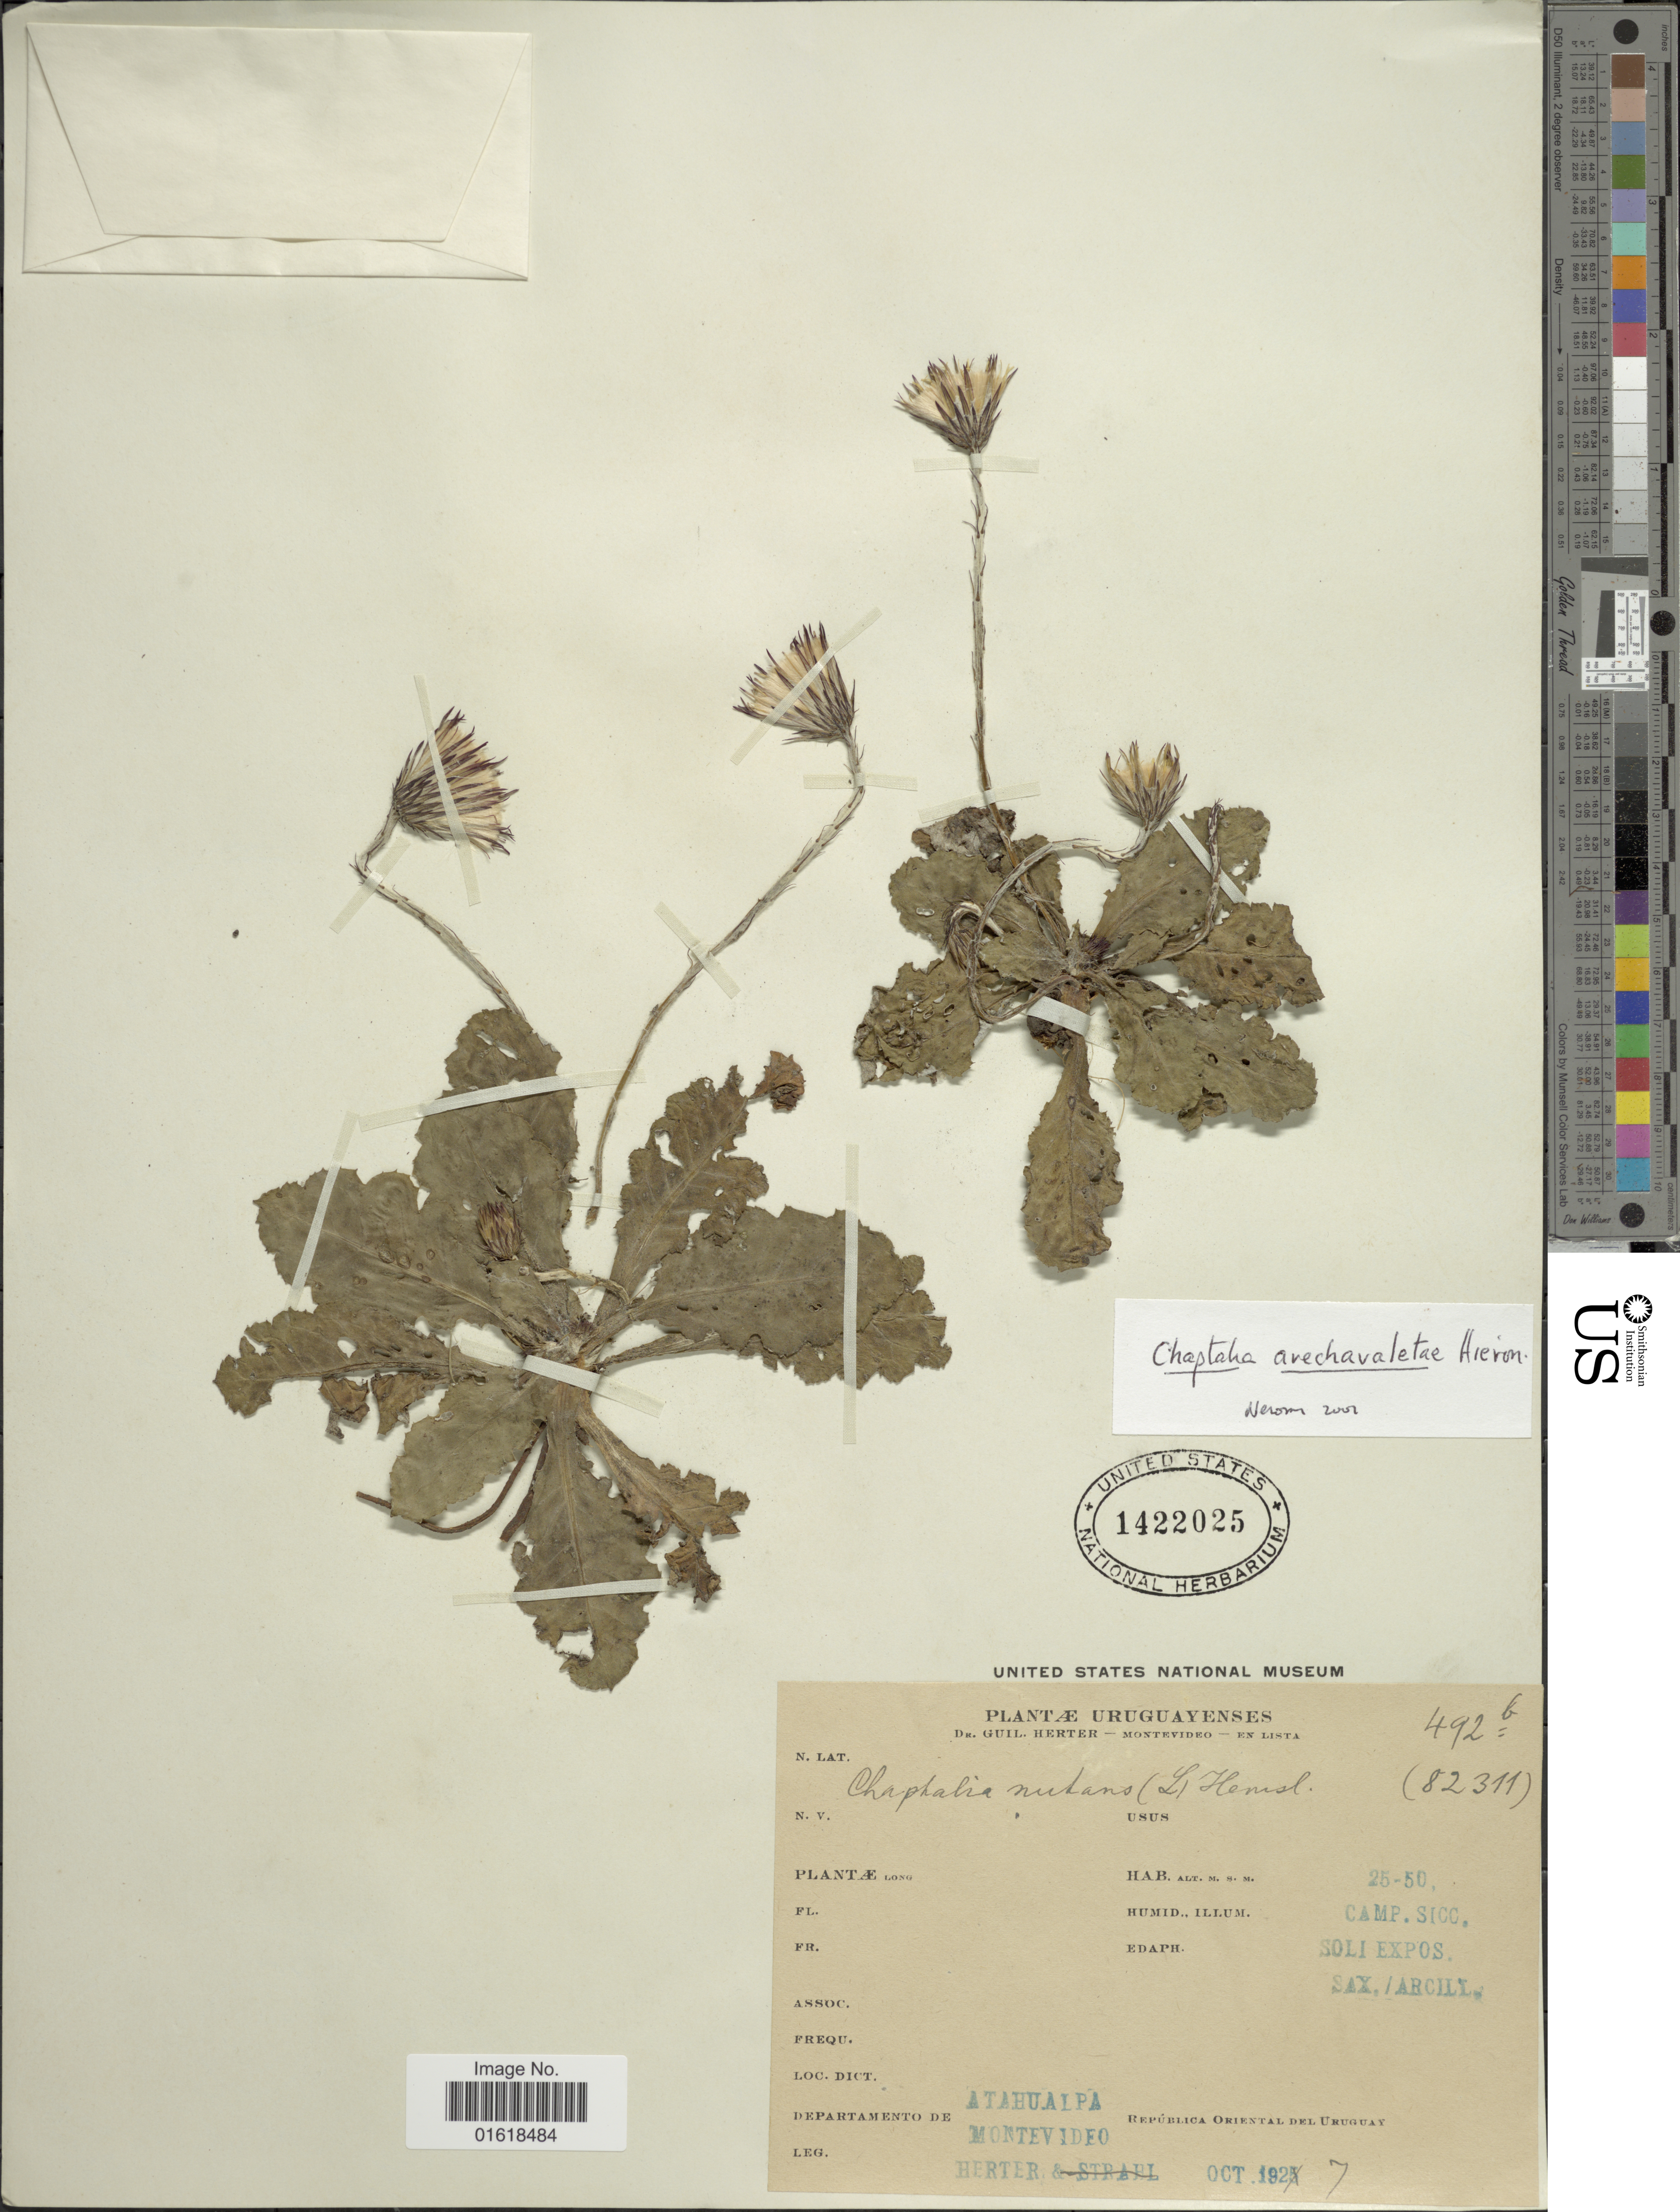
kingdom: Plantae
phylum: Tracheophyta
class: Magnoliopsida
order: Asterales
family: Asteraceae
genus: Chaptalia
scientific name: Chaptalia arechavaletae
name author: Arechav.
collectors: W. G. Herter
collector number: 492b (82311)*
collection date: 1927-10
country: Uruguay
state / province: Montevideo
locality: Departamento de Atahualpa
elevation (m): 25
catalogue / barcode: US 1422025